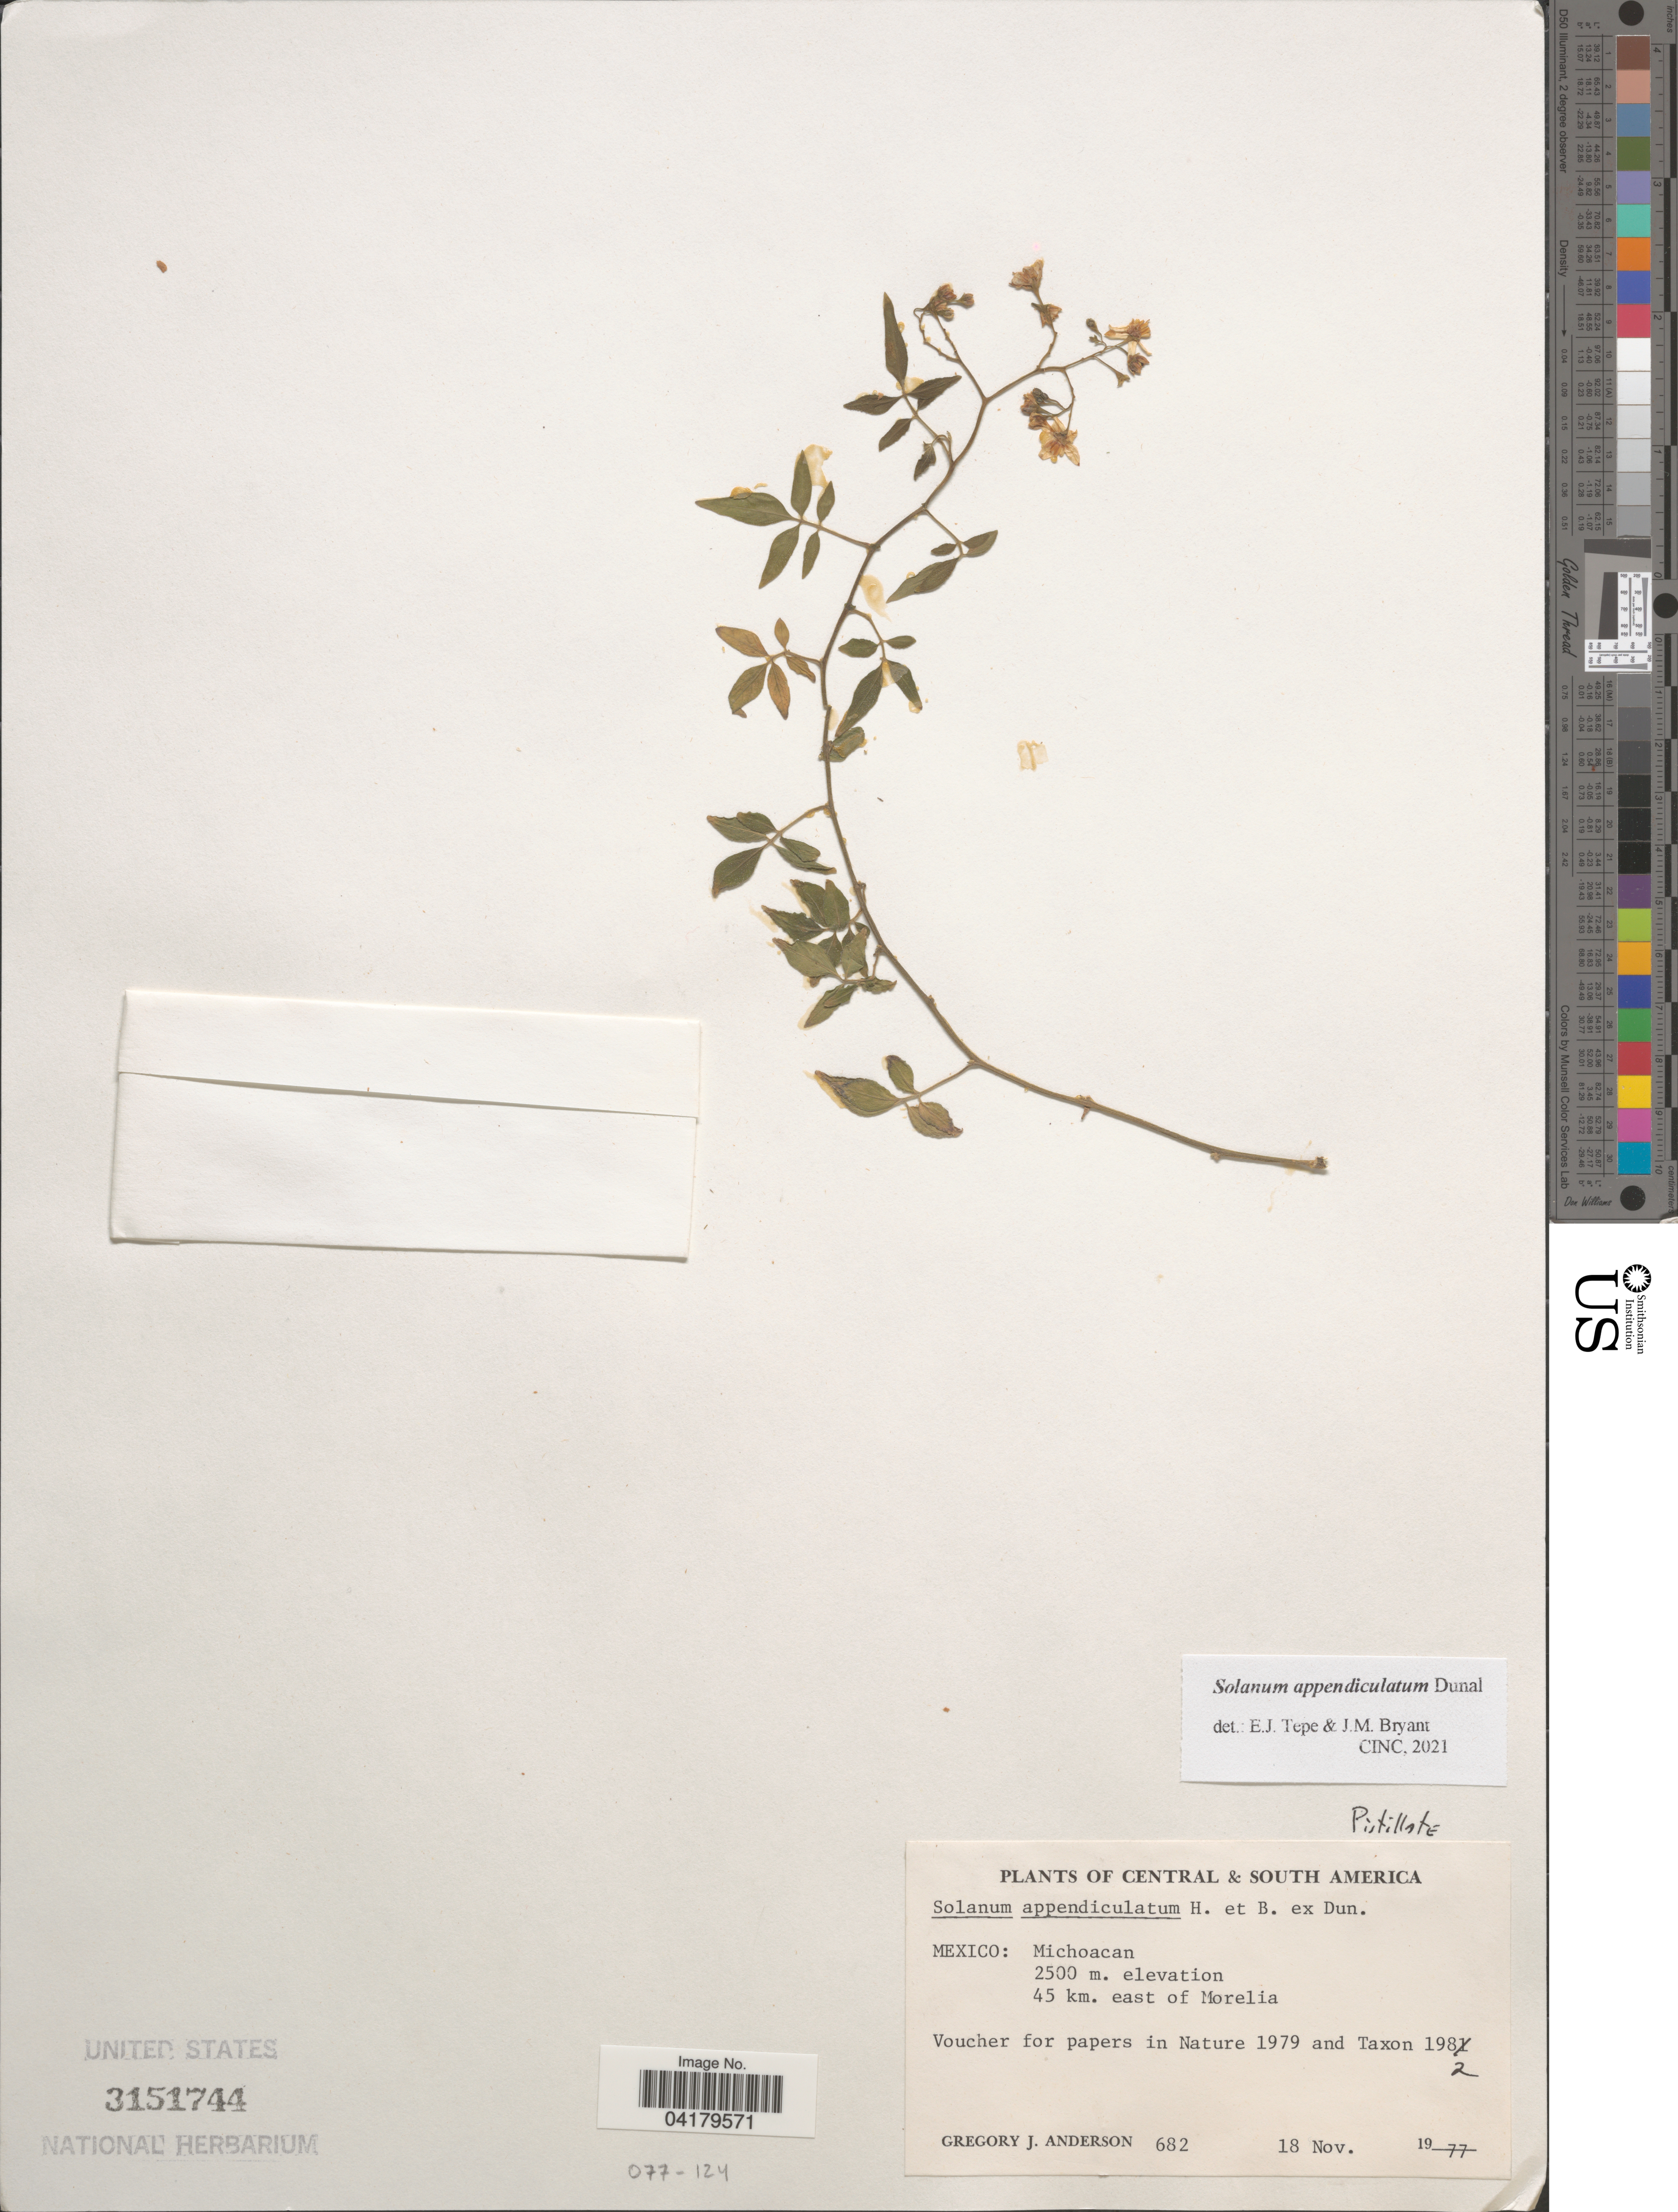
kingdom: Plantae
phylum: Tracheophyta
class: Magnoliopsida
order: Solanales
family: Solanaceae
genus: Solanum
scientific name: Solanum appendiculatum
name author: Humb. & Bonpl. ex Dunal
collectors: G. J. Anderson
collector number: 682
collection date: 1977-11-18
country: Mexico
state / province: Michoacán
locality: Central & South America. 45 km. east of Morelia.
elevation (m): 2500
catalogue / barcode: US 3151744